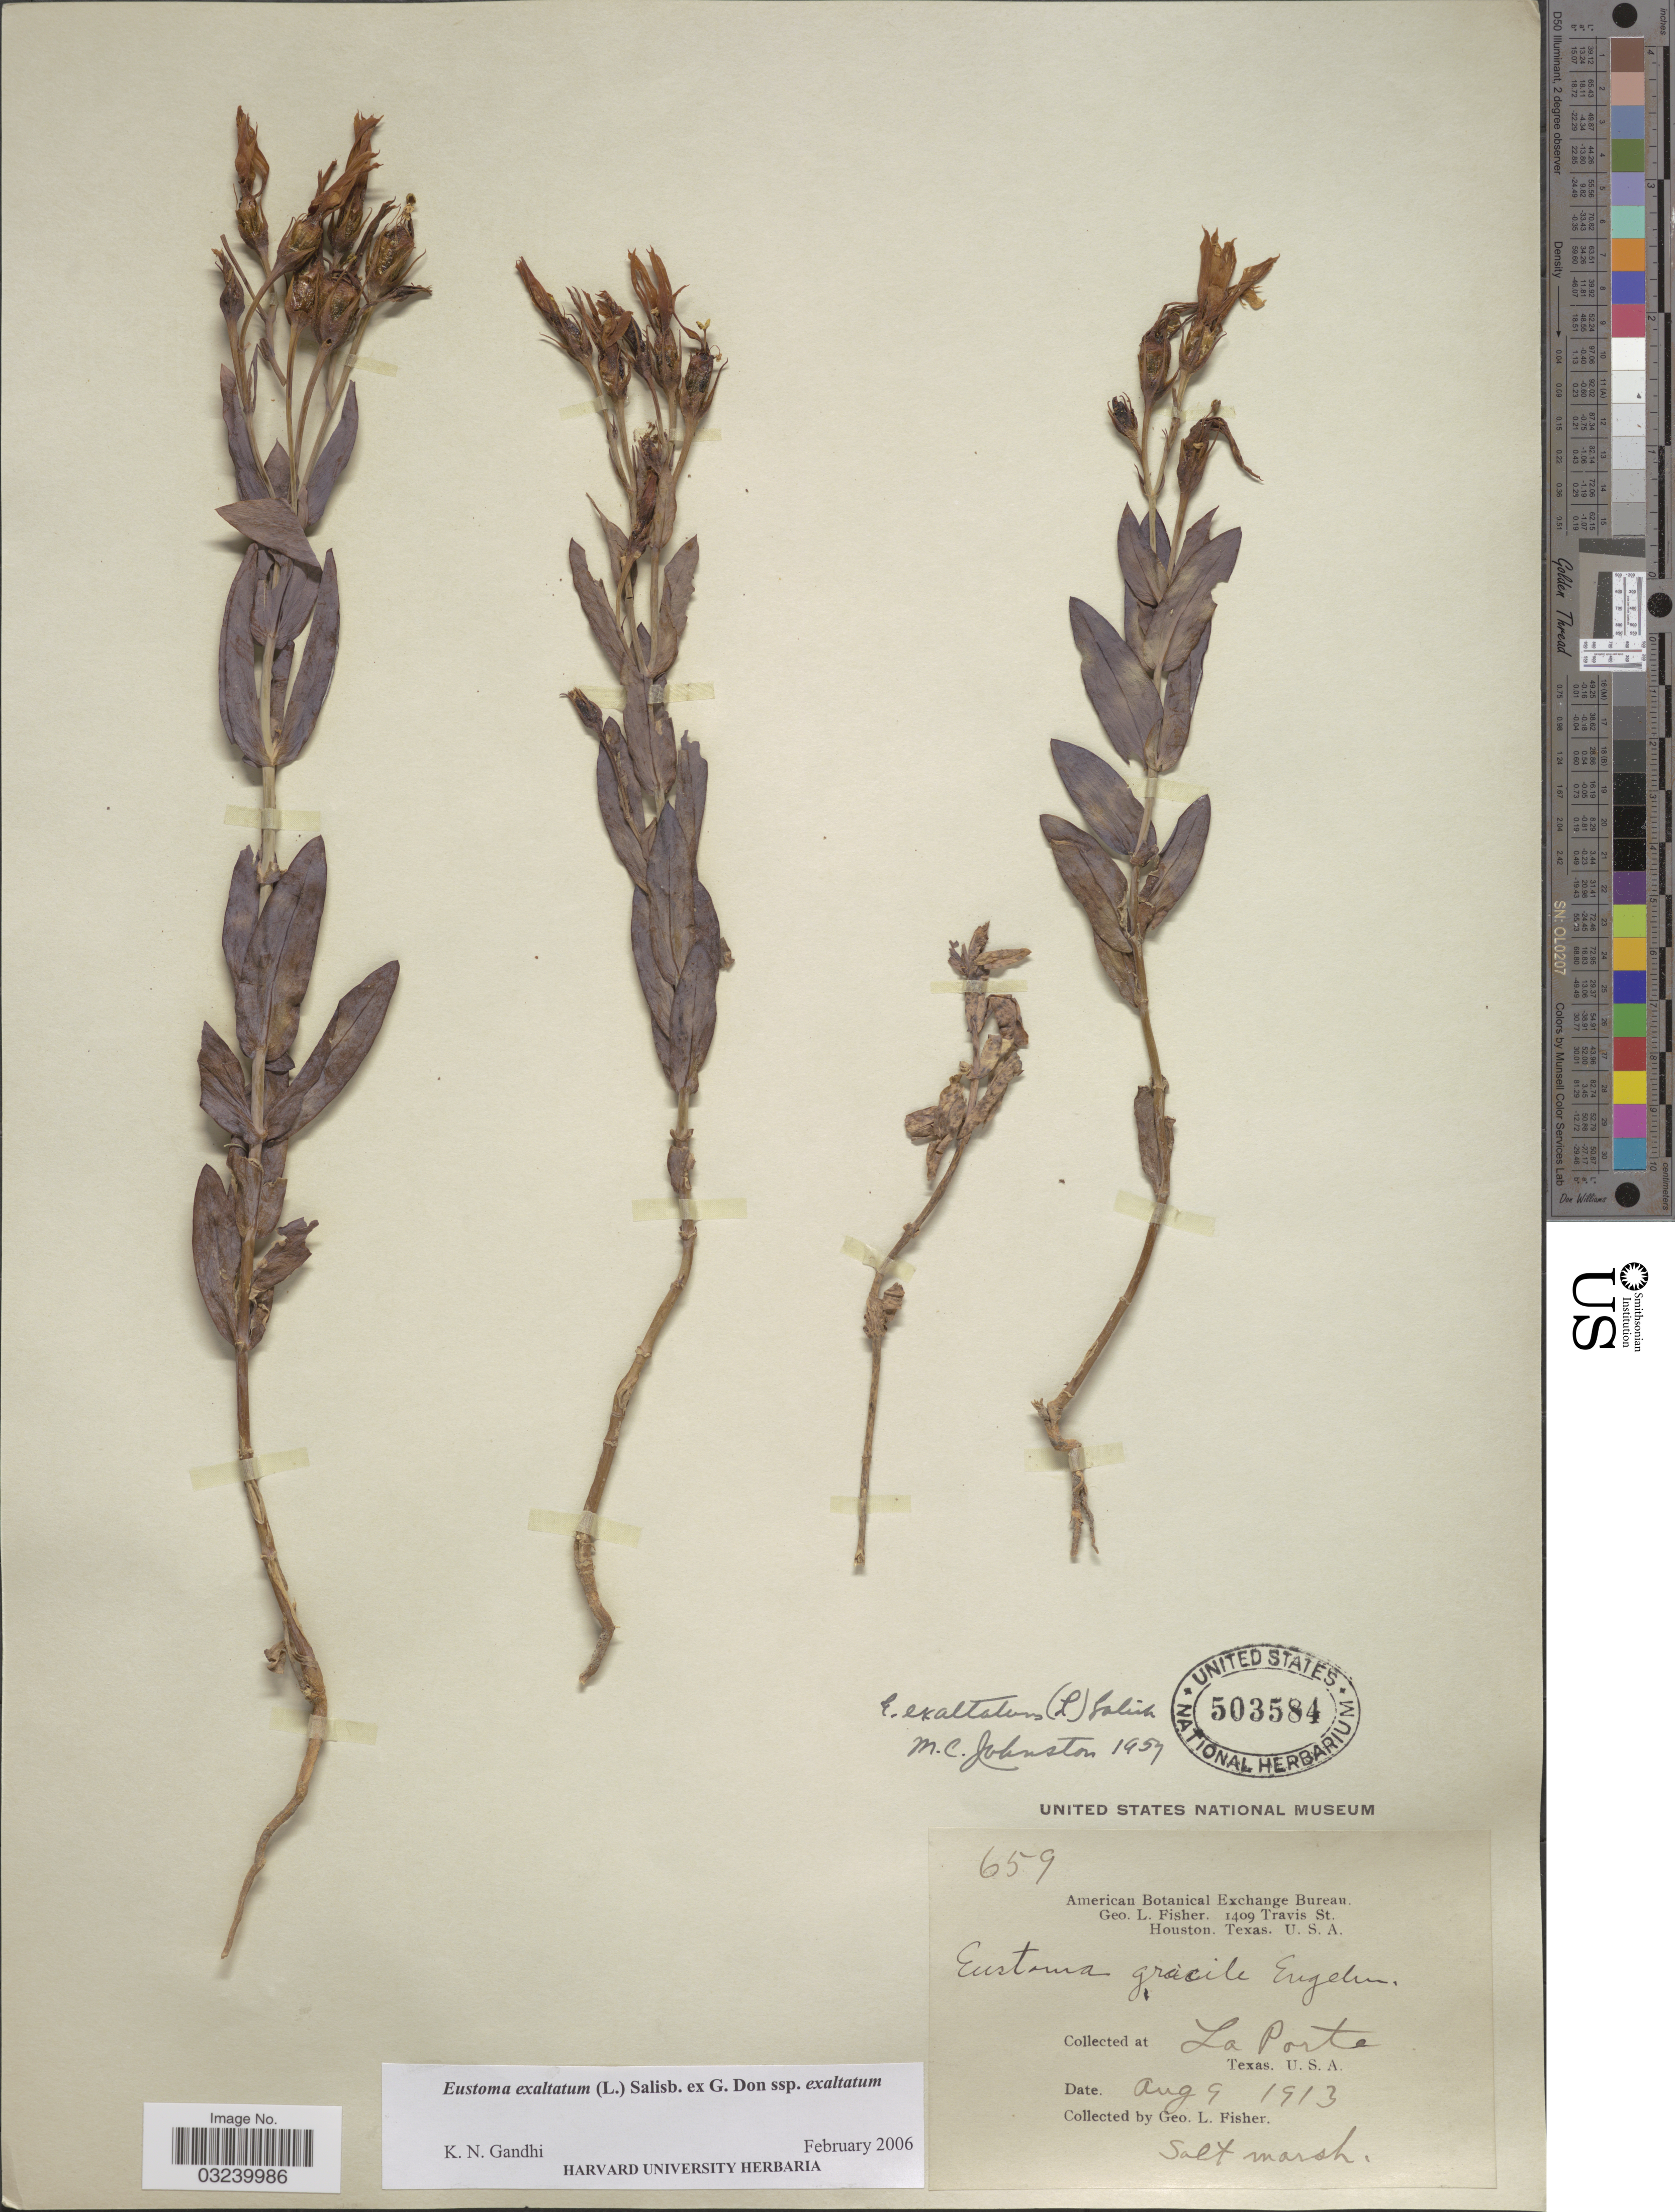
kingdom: Plantae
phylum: Tracheophyta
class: Magnoliopsida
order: Gentianales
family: Gentianaceae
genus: Eustoma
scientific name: Eustoma exaltatum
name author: (L.) Salisb. ex Don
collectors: G. L. Fisher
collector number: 659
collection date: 1913-08-09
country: United States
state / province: Texas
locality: La Porta, Texas.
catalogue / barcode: US 503584